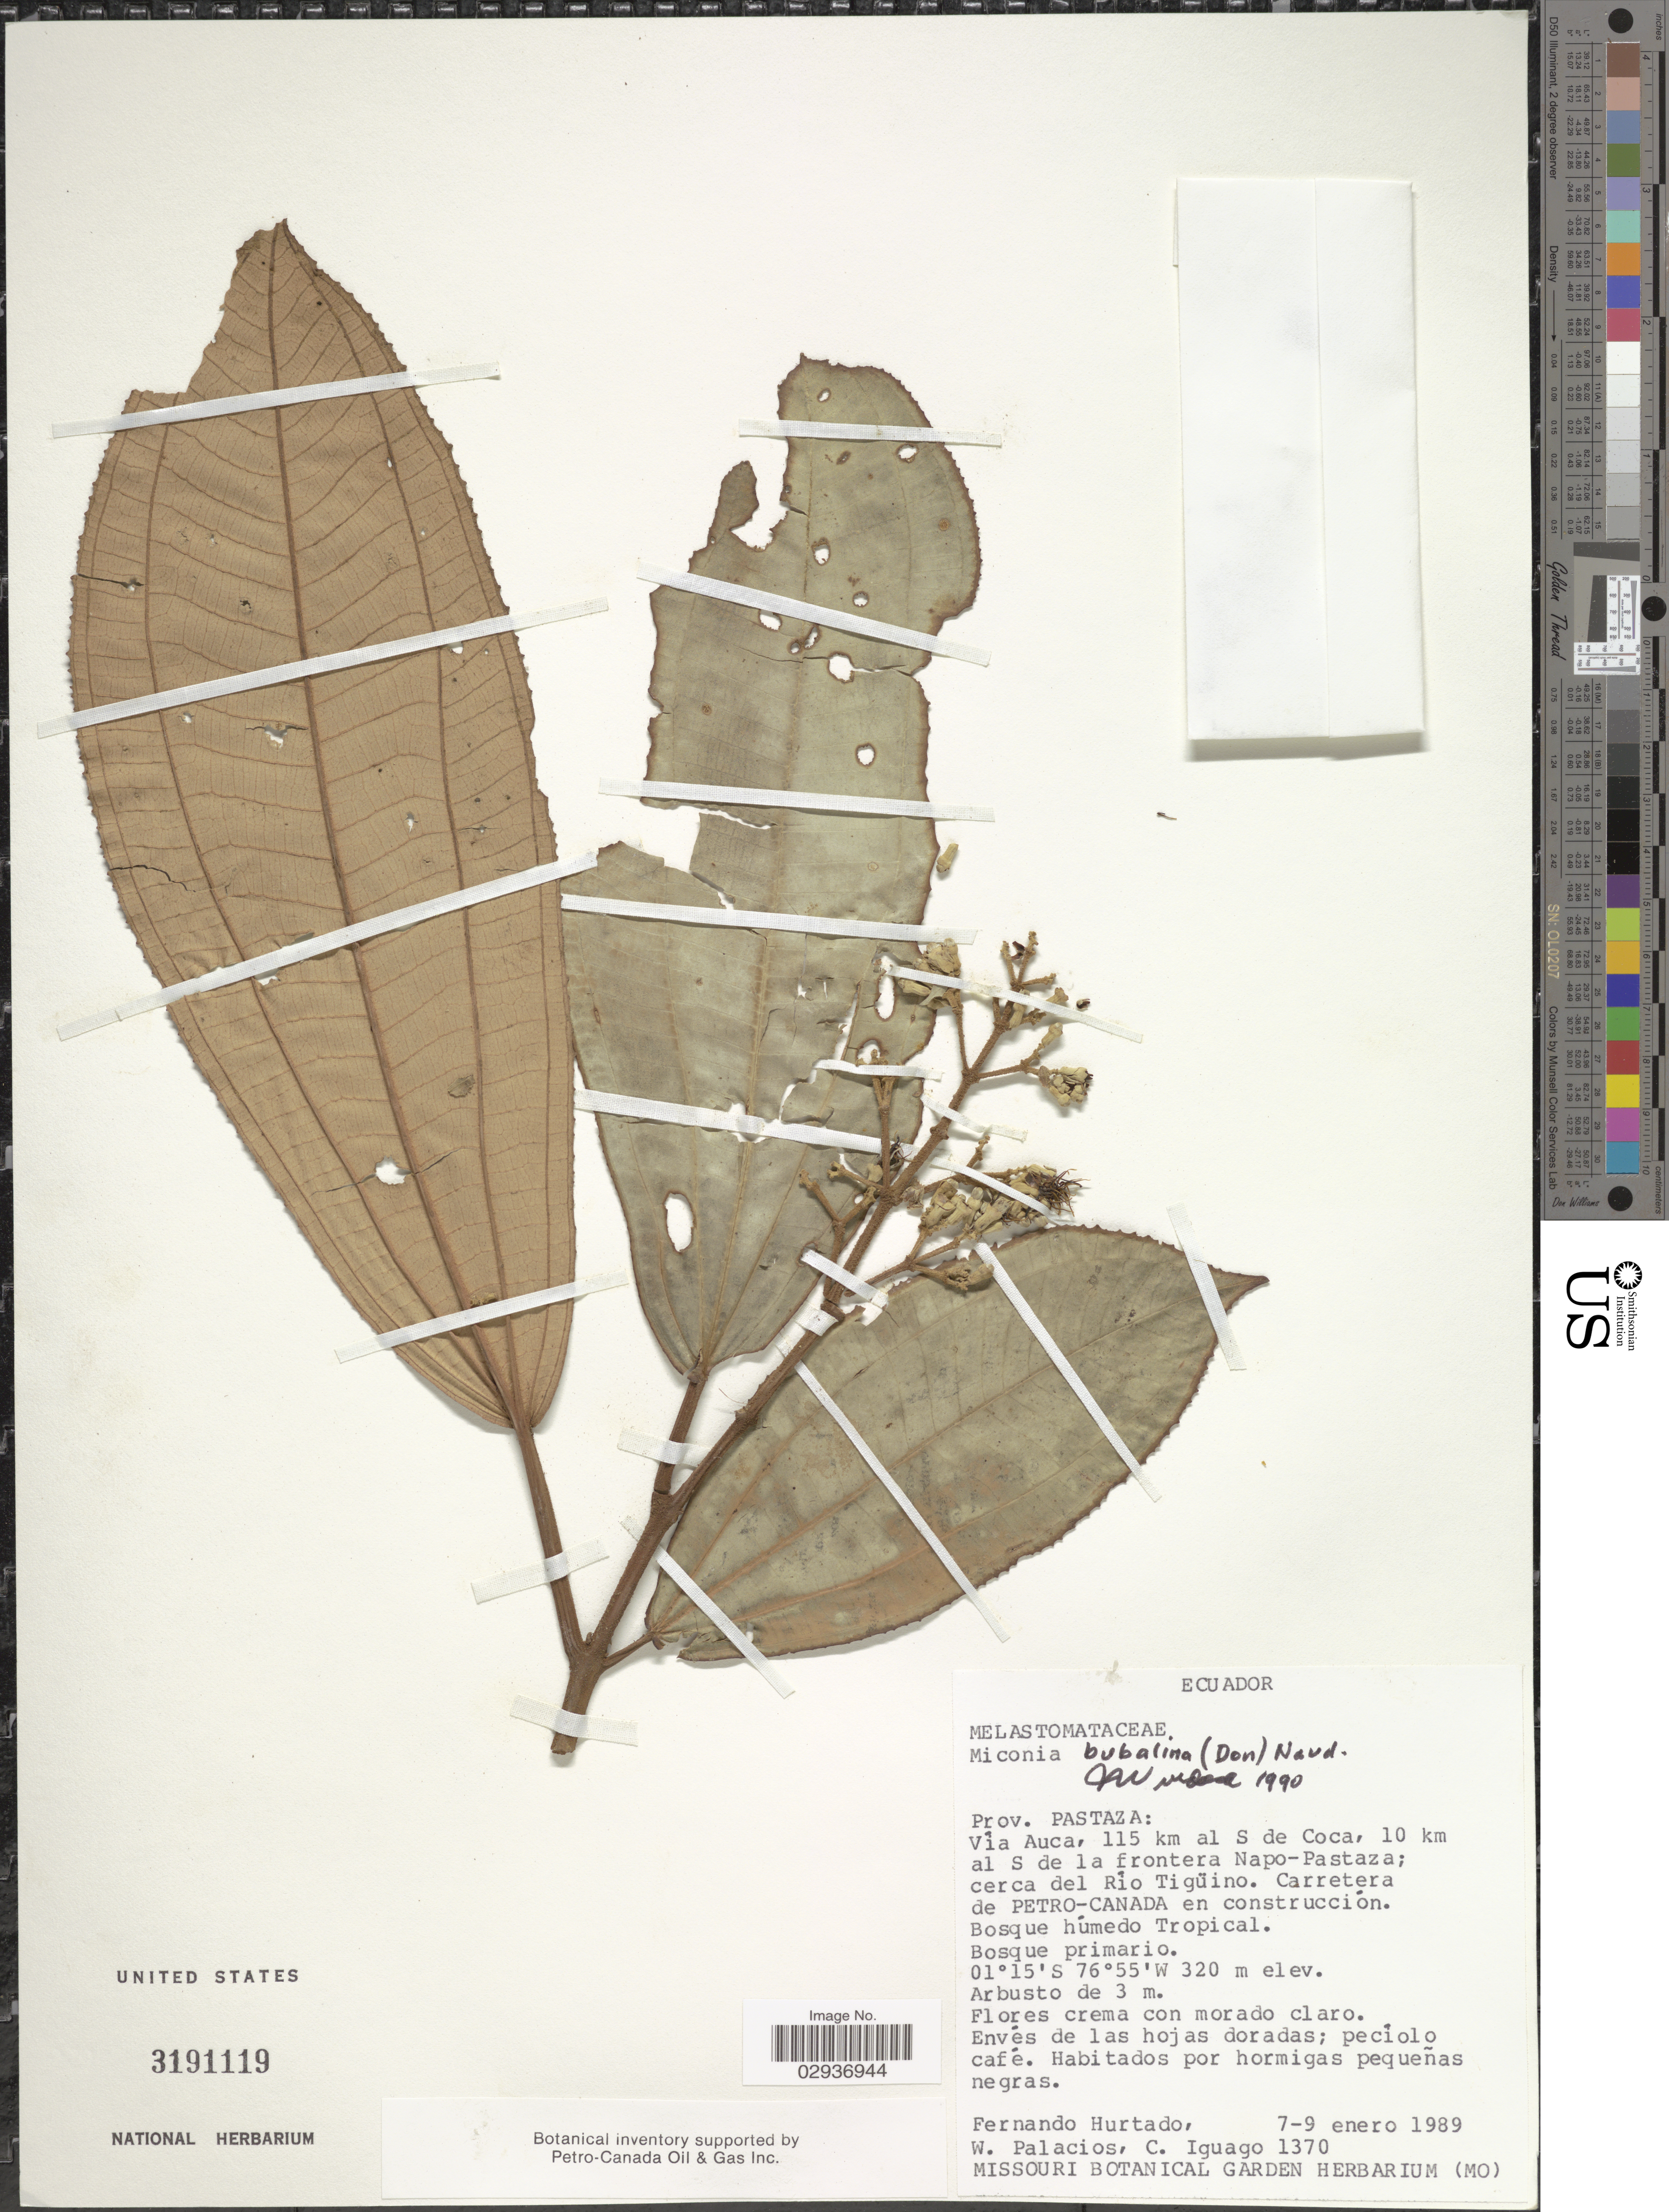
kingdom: Plantae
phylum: Tracheophyta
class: Magnoliopsida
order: Myrtales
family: Melastomataceae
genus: Miconia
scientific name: Miconia bubalina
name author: Naudin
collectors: F. Hurtado, W. Palacios & C. Iguago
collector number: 1370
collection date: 1989-01-07/1989-01-09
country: Ecuador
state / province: Pastaza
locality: Vía Auca, 115 km al S de Coca, 10 km al S de la frontera Napo-Pastaza; cerca del Río Tigüino. Carretera de Petro-Canada en construcción.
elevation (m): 320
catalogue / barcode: US 3191119